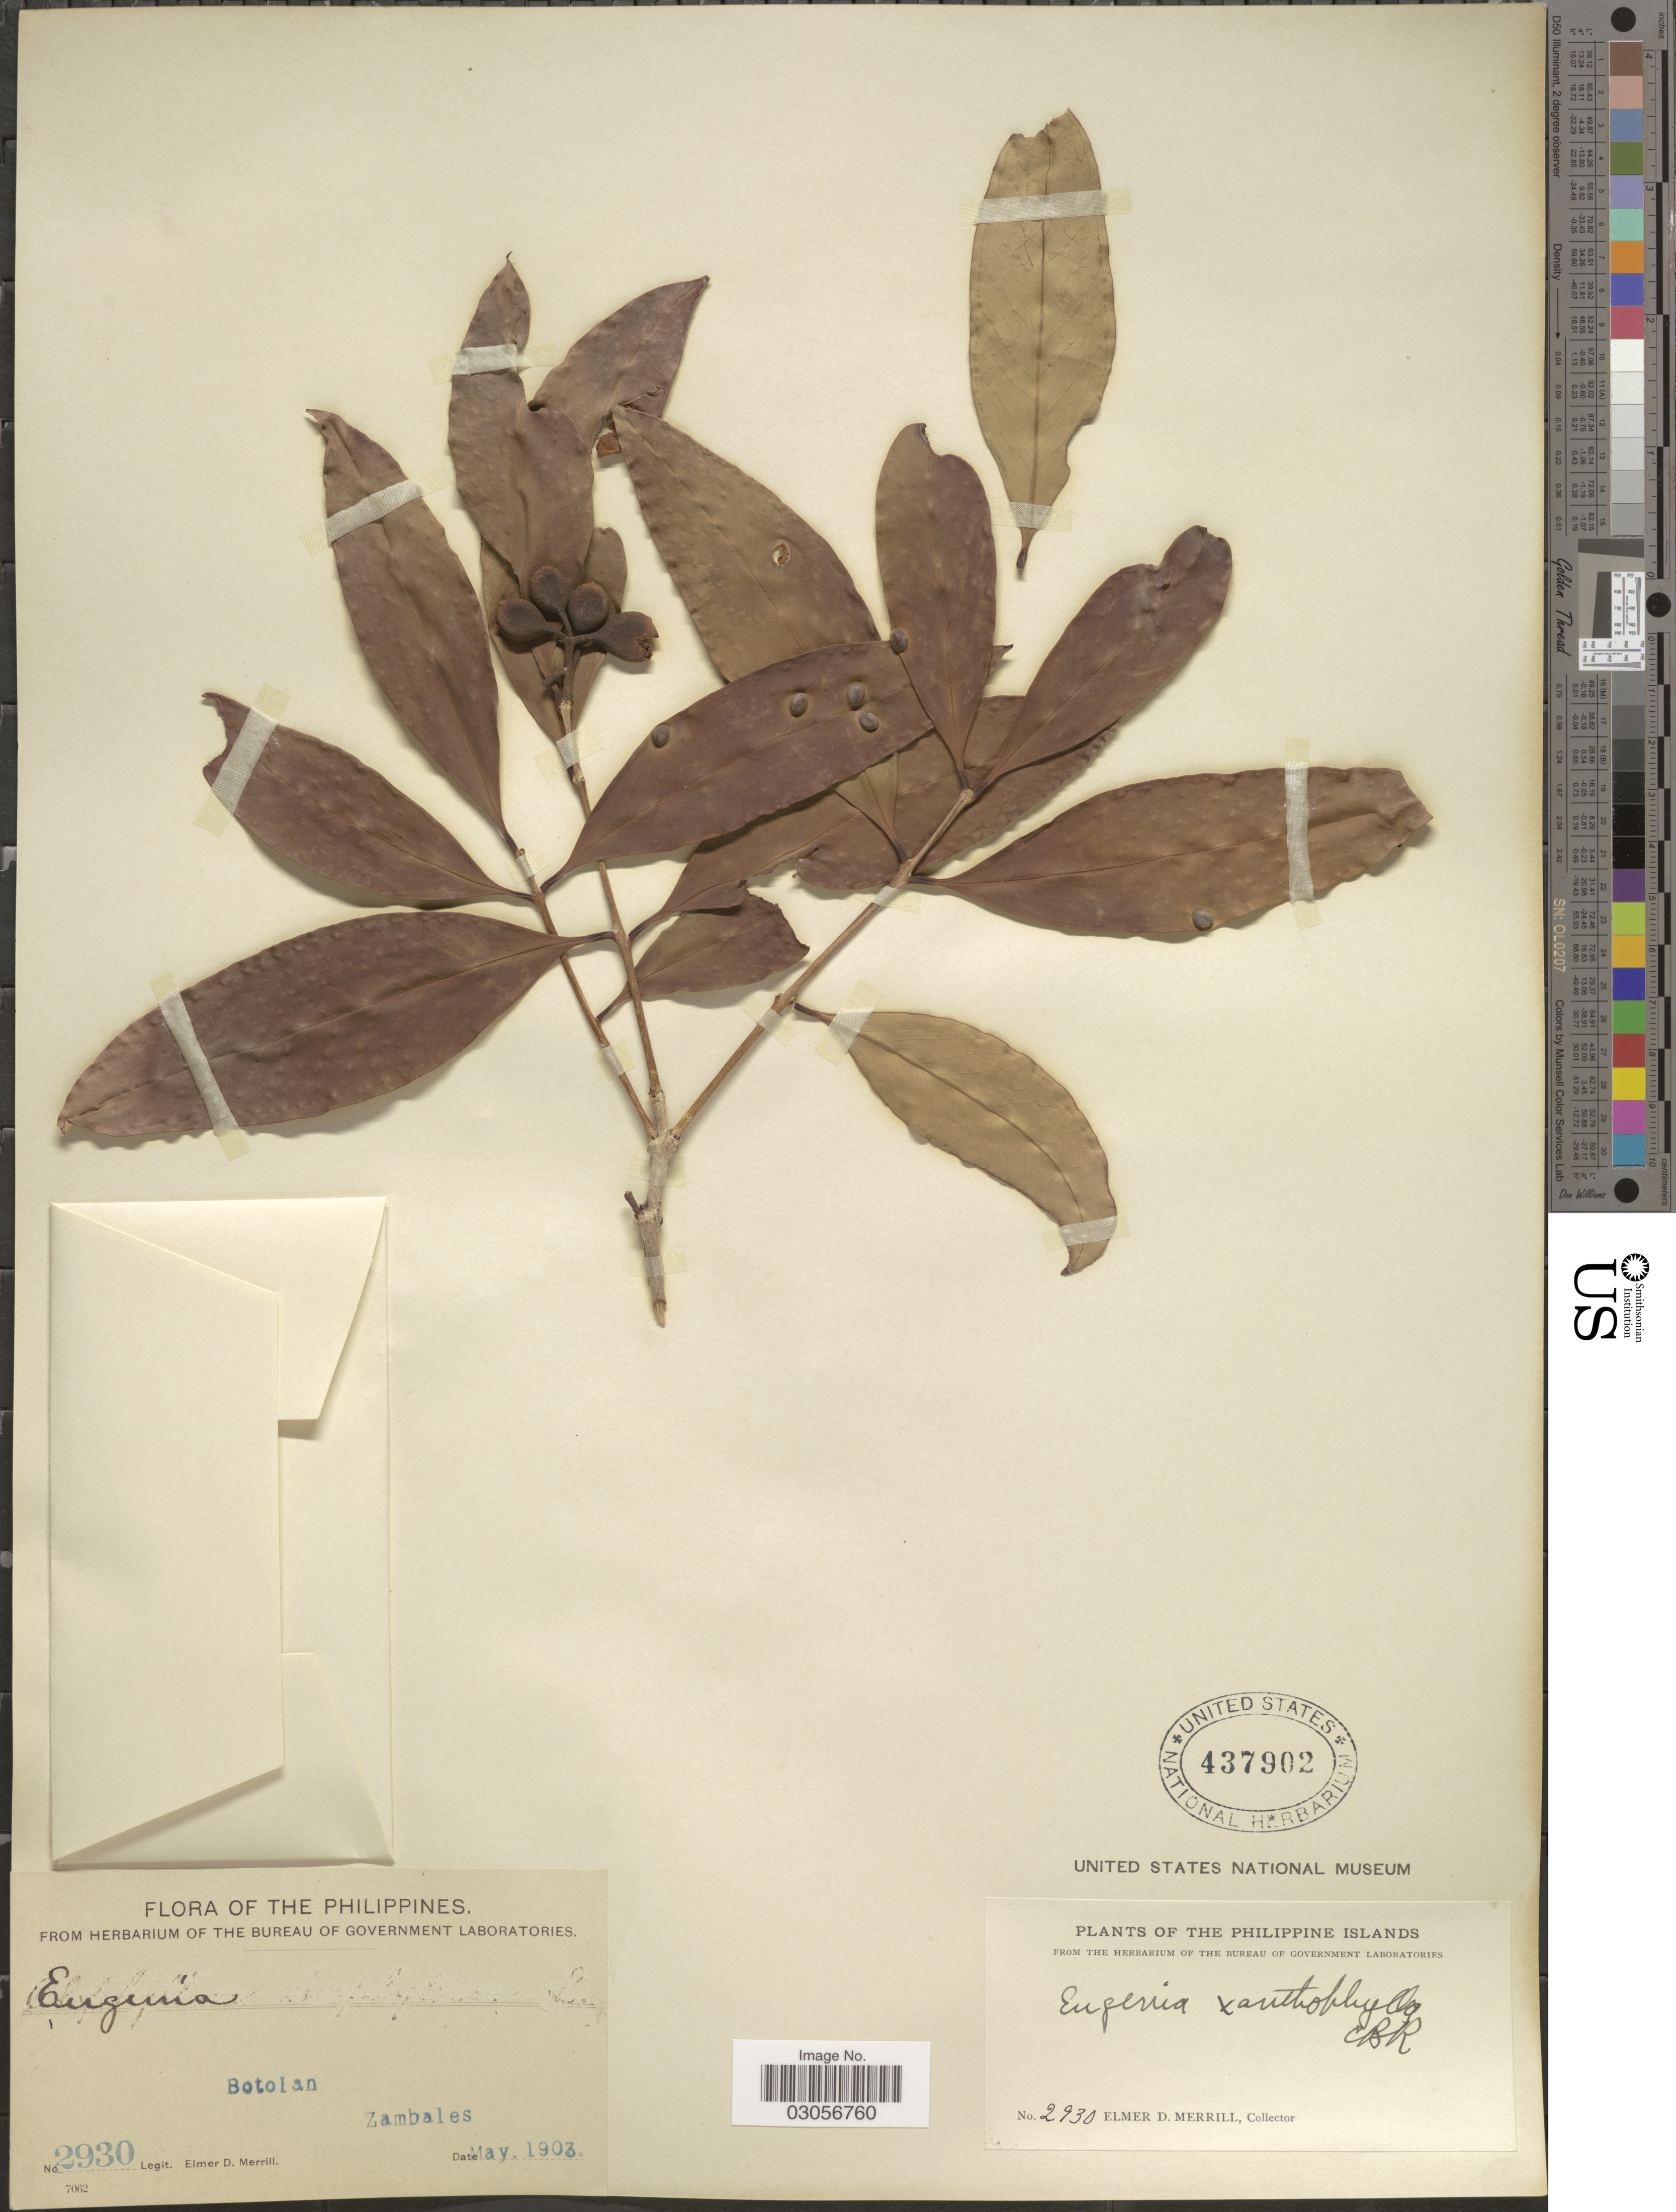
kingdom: Plantae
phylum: Tracheophyta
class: Magnoliopsida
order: Myrtales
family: Myrtaceae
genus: Syzygium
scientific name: Syzygium xanthophyllum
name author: (C.B. Rob.) Merr.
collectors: E. D. Merrill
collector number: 2930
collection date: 1903-05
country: Philippines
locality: Philippine Islands. Botolan, Zambales.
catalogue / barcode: US 437902